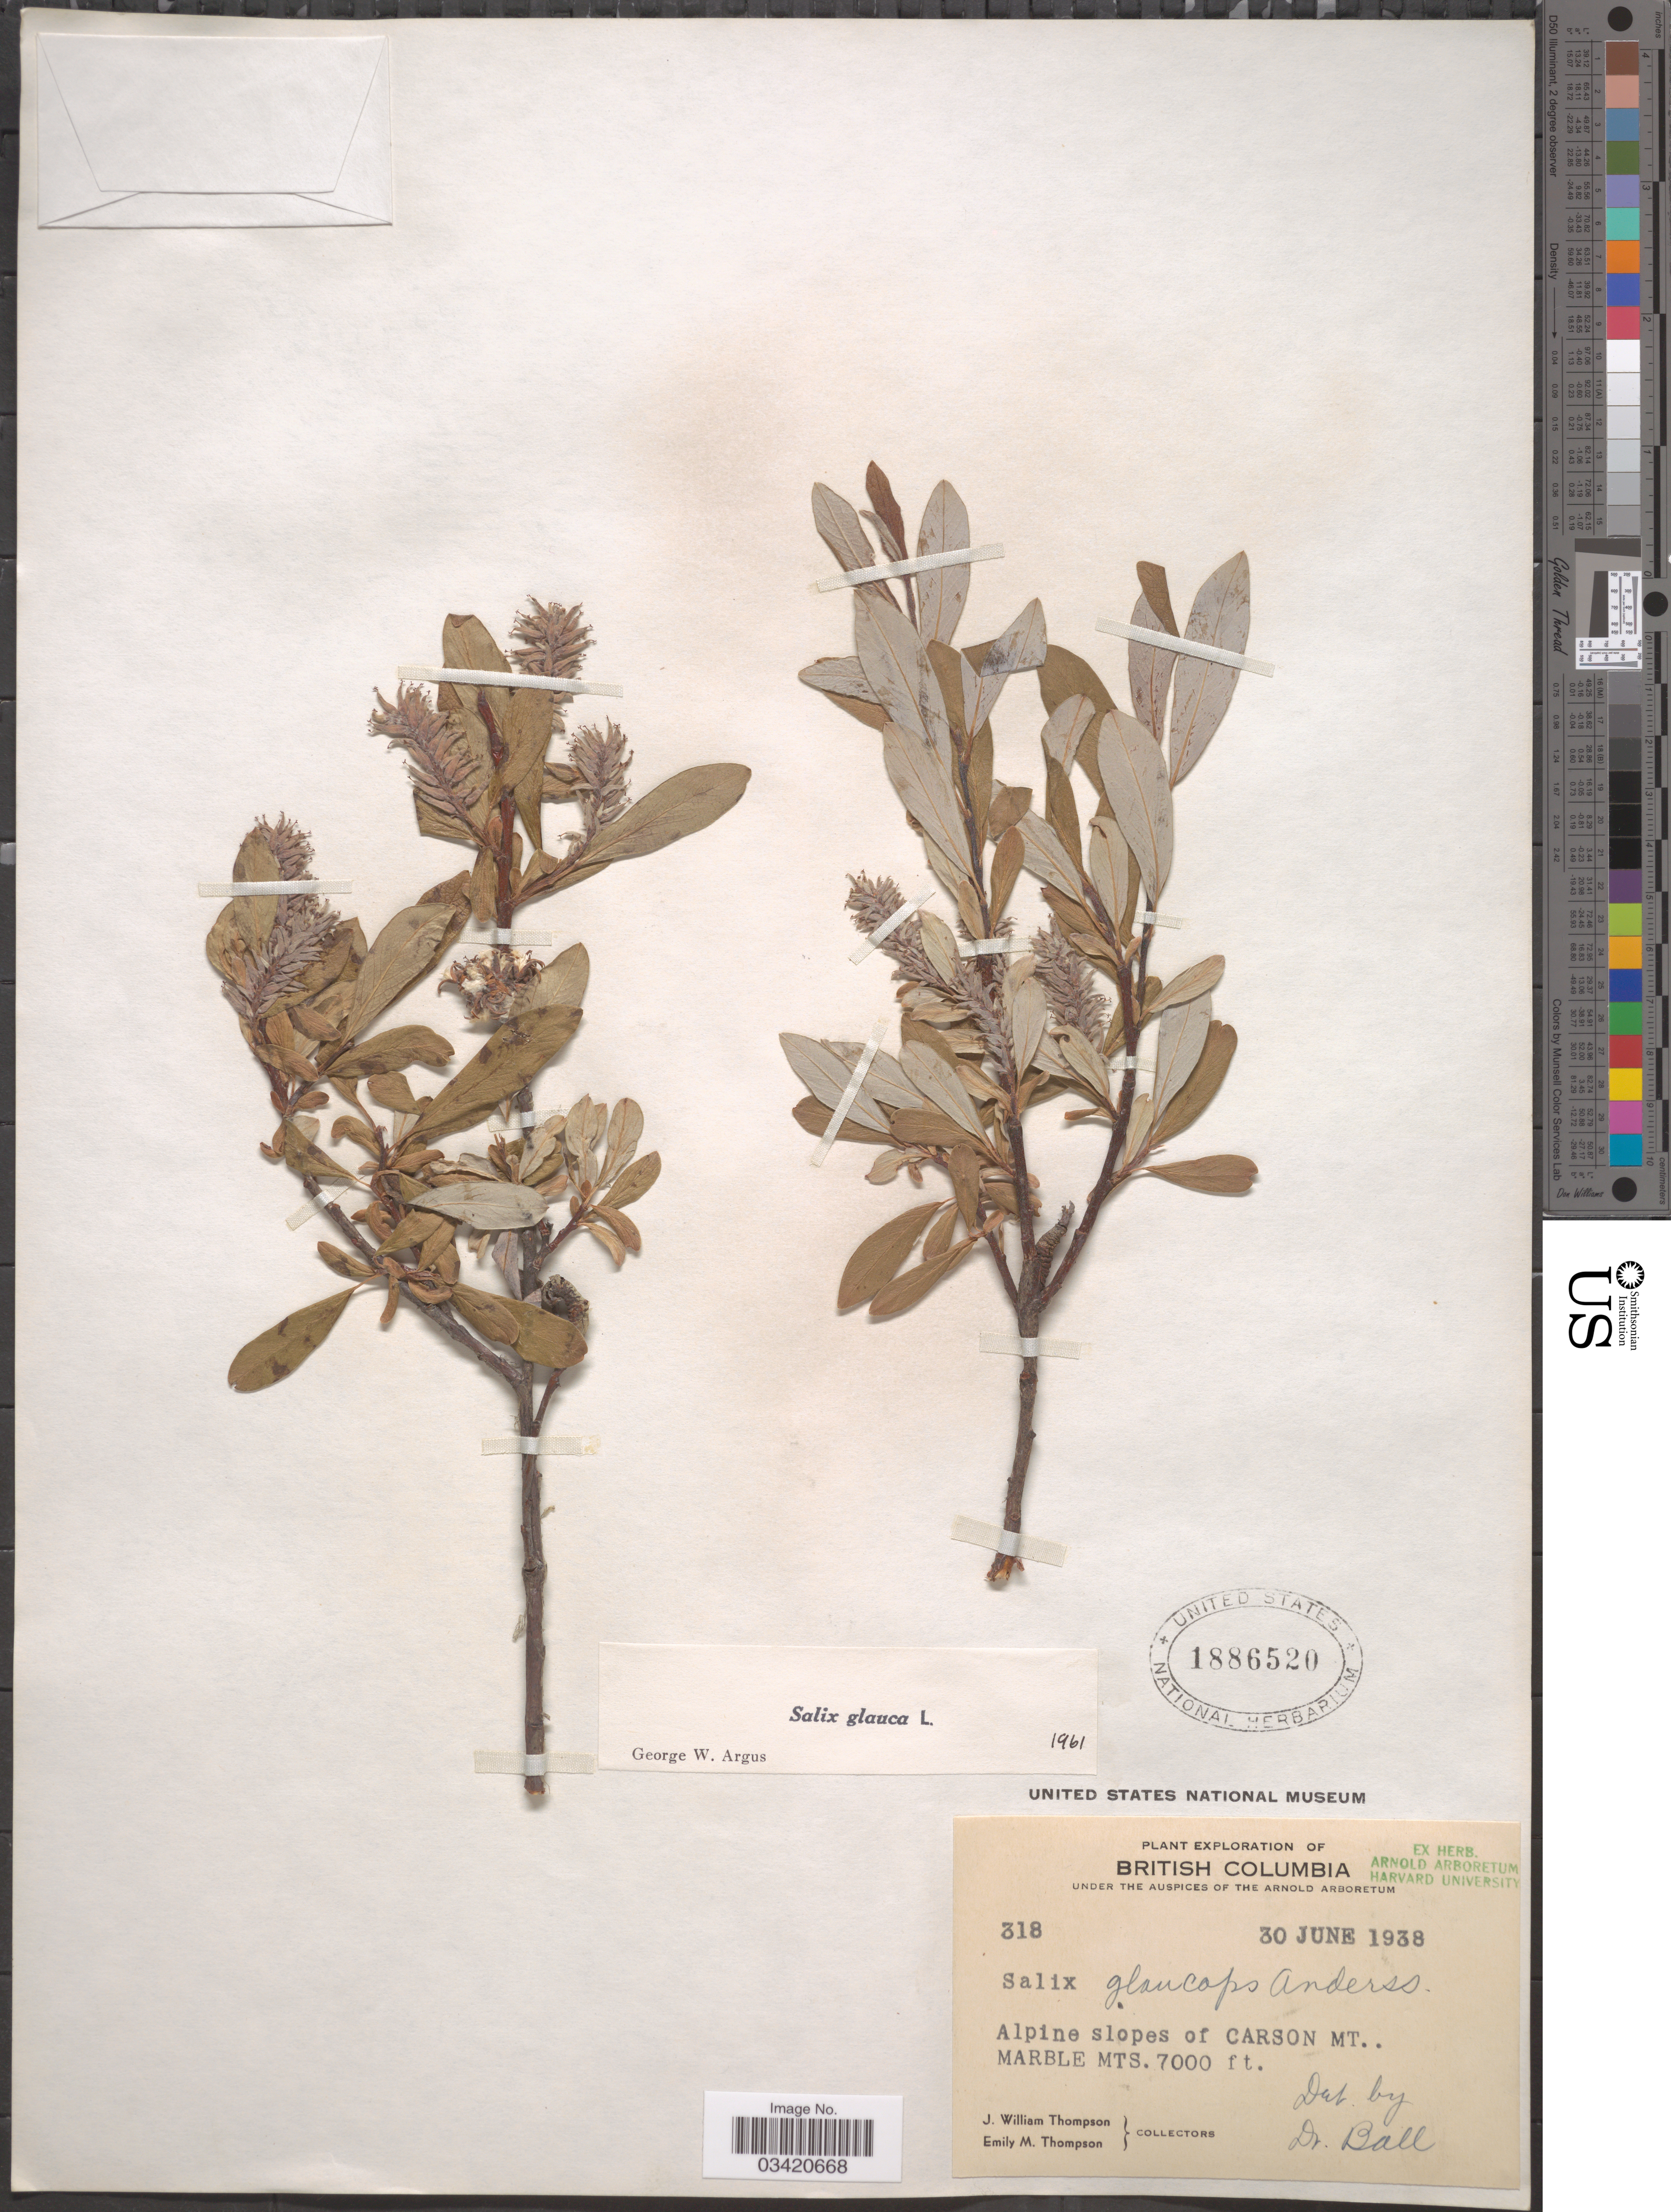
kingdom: Plantae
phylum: Tracheophyta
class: Magnoliopsida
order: Malpighiales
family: Salicaceae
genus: Salix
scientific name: Salix glauca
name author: L.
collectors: J. W. Thompson & E. M. Thompson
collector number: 318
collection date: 1938-06-30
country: Canada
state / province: British Columbia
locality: Alpine slopes of Carson Mt. Marble Mts.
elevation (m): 2134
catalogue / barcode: US 1886520